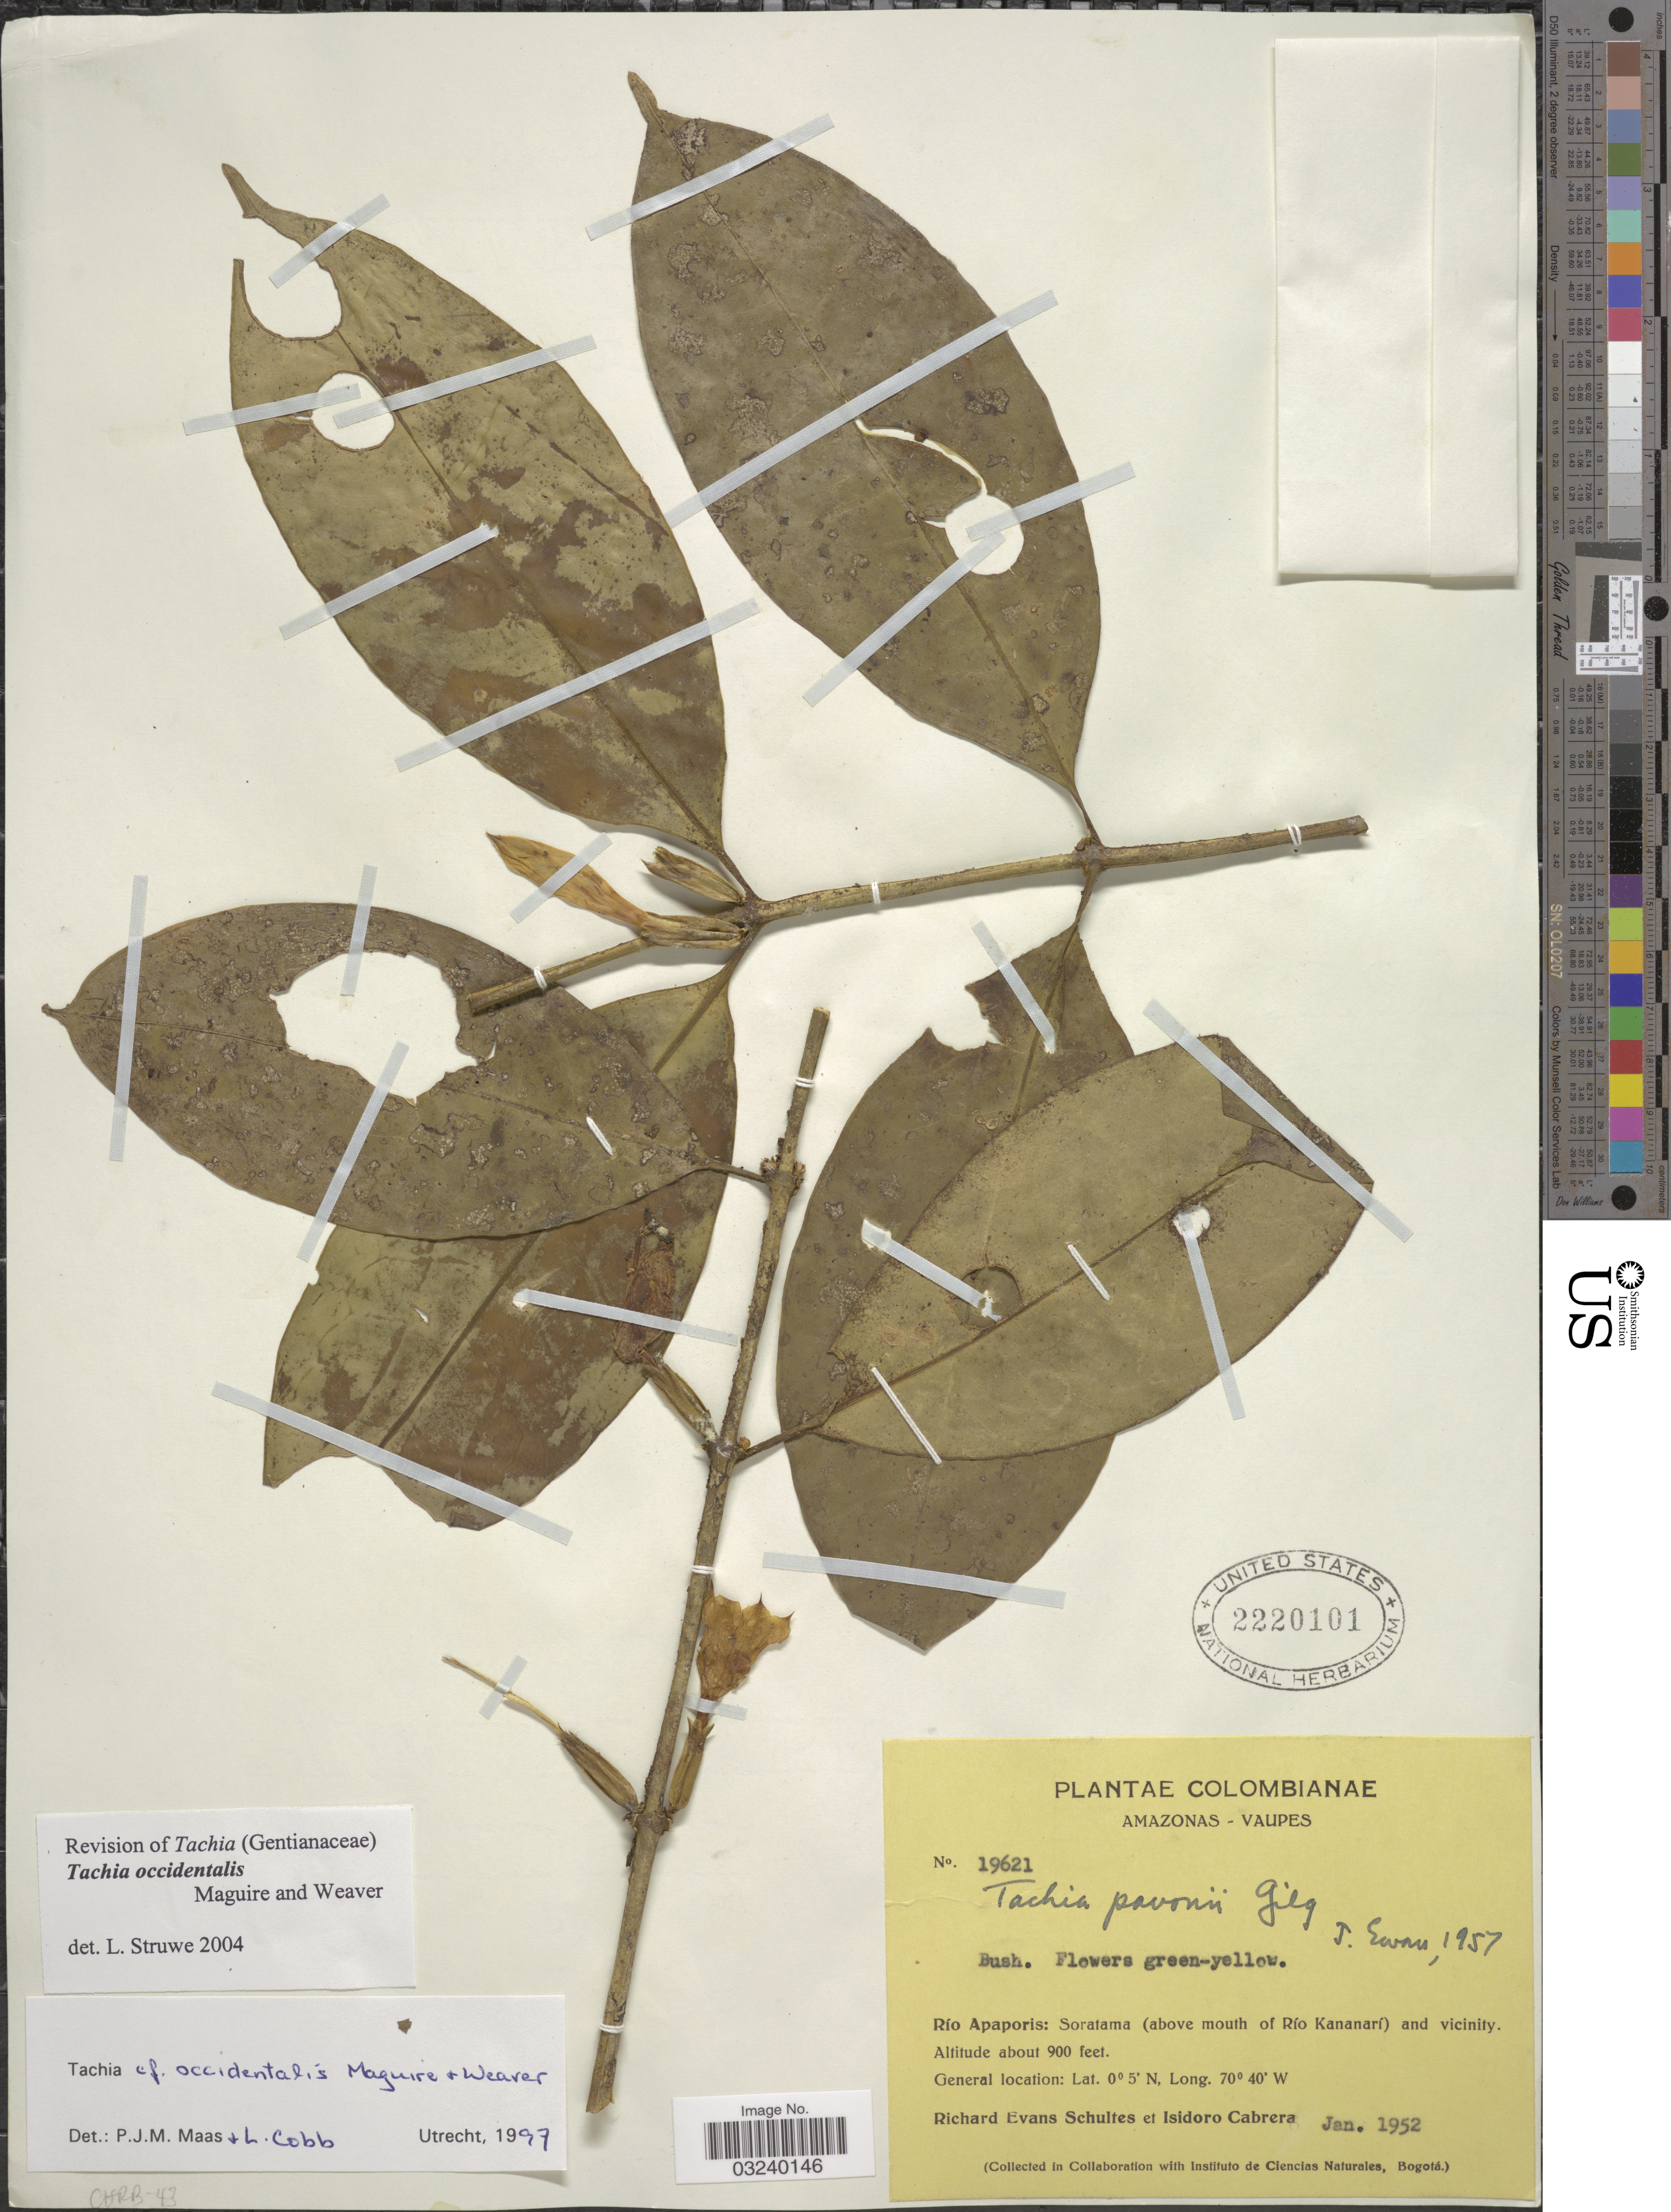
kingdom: Plantae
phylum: Tracheophyta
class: Magnoliopsida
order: Gentianales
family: Gentianaceae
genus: Tachia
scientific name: Tachia occidentalis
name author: Maguire & Weaver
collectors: R. E. Schultes & I. Cabrera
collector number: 19621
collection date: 1952-01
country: Colombia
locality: Amazonas-Vaupes, Río Apaporis: Soratama (above mouth of Río Kananarí) and vicinity.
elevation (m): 274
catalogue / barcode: US 2220101